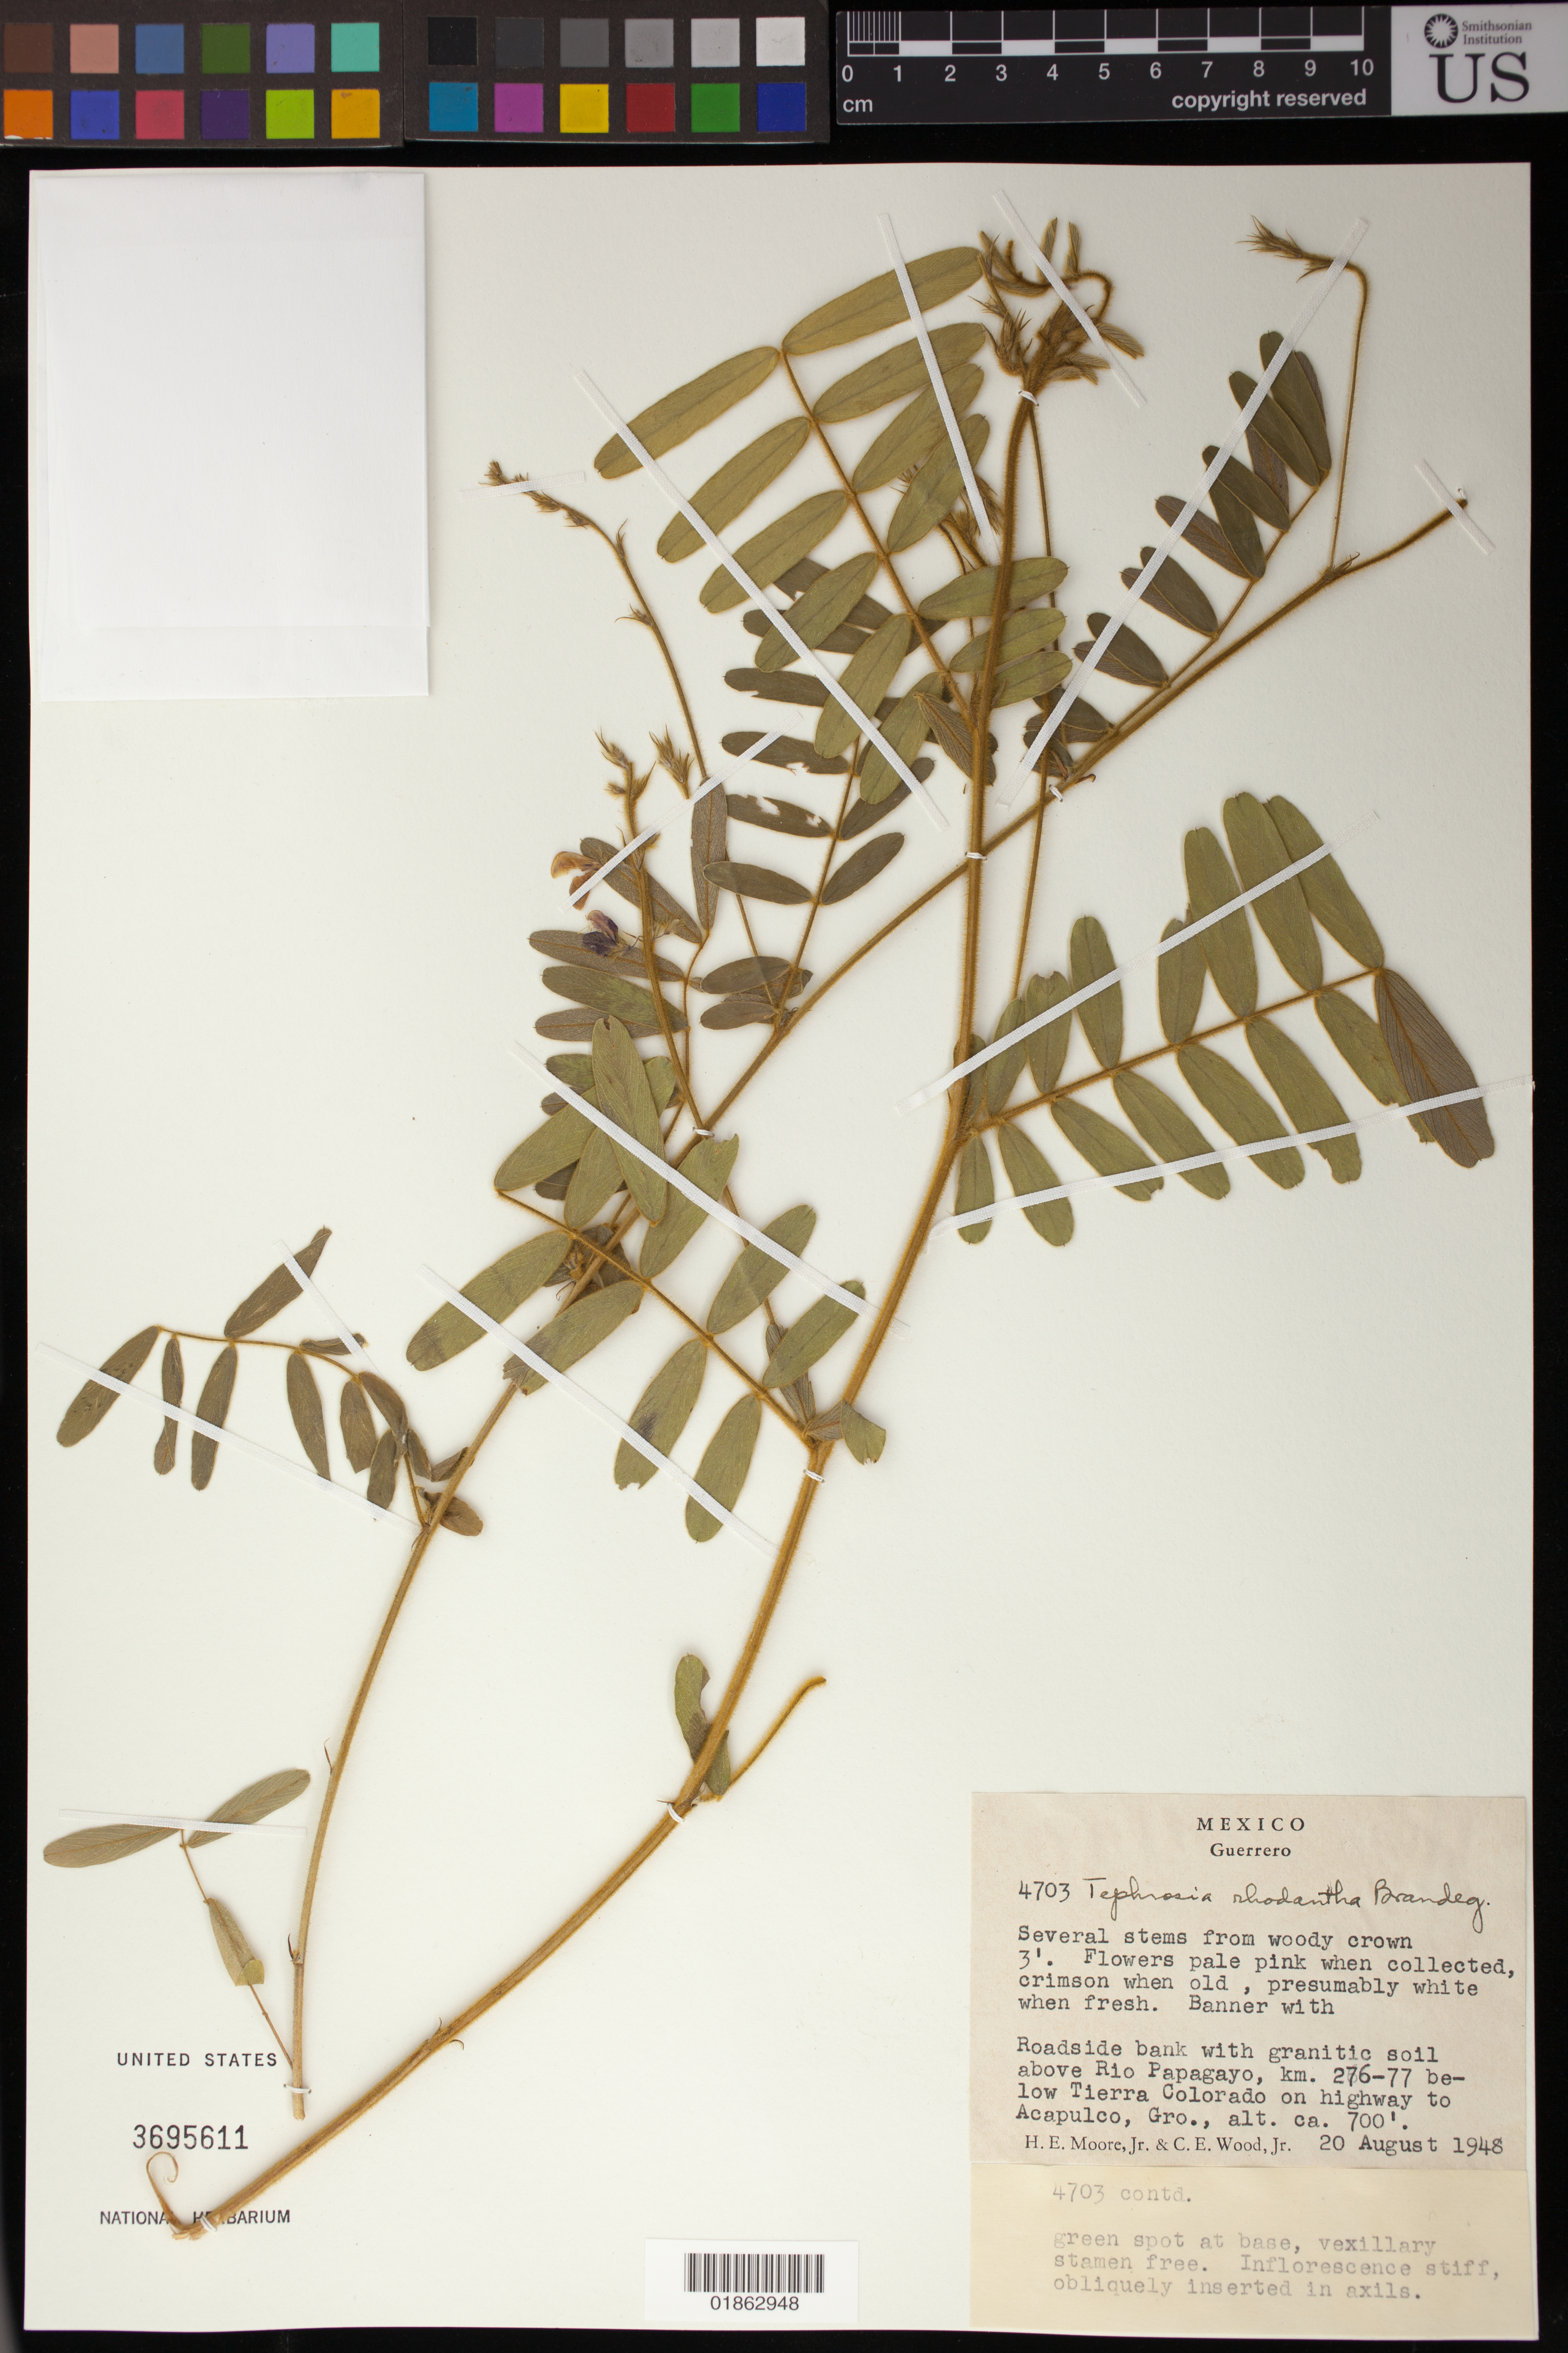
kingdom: Plantae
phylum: Tracheophyta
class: Magnoliopsida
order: Fabales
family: Fabaceae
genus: Tephrosia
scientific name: Tephrosia rhodantha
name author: Brandegee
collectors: H. E. Moore & C. E. Wood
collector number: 4703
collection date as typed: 20 Aug 1948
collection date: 1948-08-20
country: Mexico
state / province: Guerrero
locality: Above Rio Papagayo, km. 276-277 below Tierra Colorado on highway to Acapulco, Gro.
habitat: Roadside bank with granitic soil.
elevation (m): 213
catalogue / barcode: US 3695611